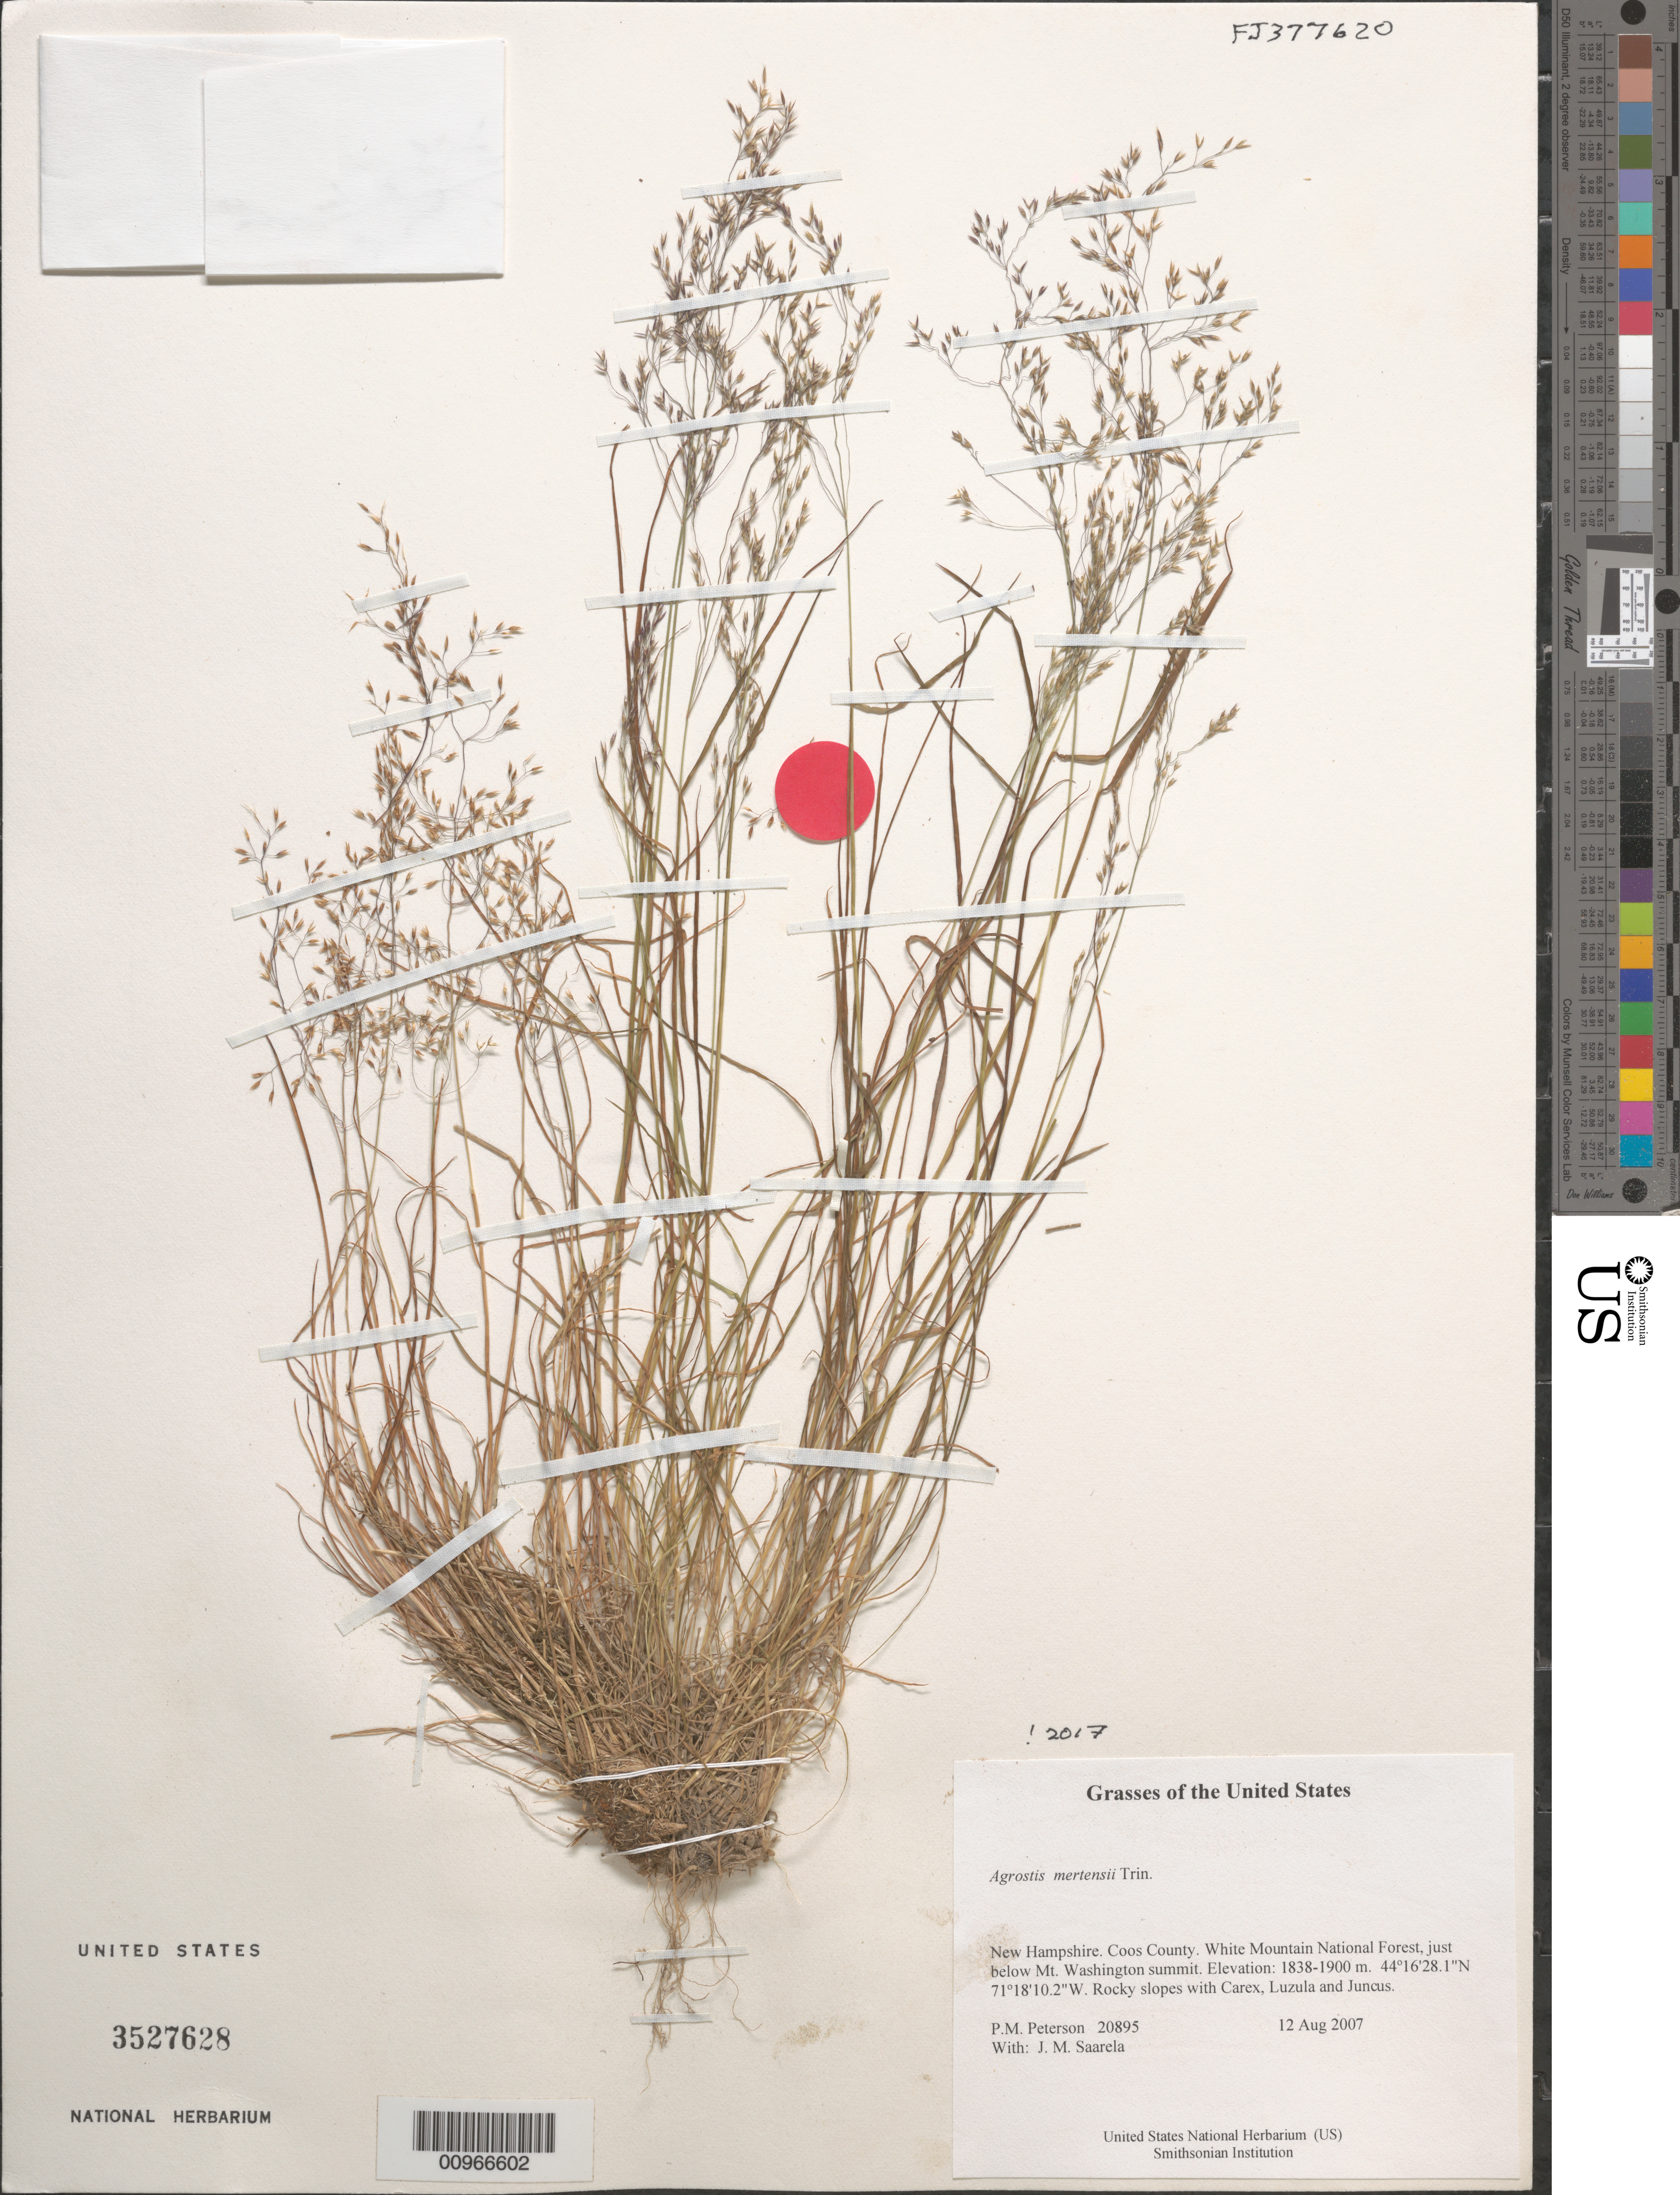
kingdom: Plantae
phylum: Tracheophyta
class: Liliopsida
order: Poales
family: Poaceae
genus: Agrostis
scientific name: Agrostis mertensii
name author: Trin.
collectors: P. M. Peterson & J. Saarela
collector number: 20895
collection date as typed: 12 Aug 2007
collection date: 2007-08-12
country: United States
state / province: New Hampshire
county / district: Coos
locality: White Mountain National Forest, just below Mt. Washington summit.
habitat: Rocky slopes with Carex, Luzula and Juncus.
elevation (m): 1838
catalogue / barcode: US 3527628